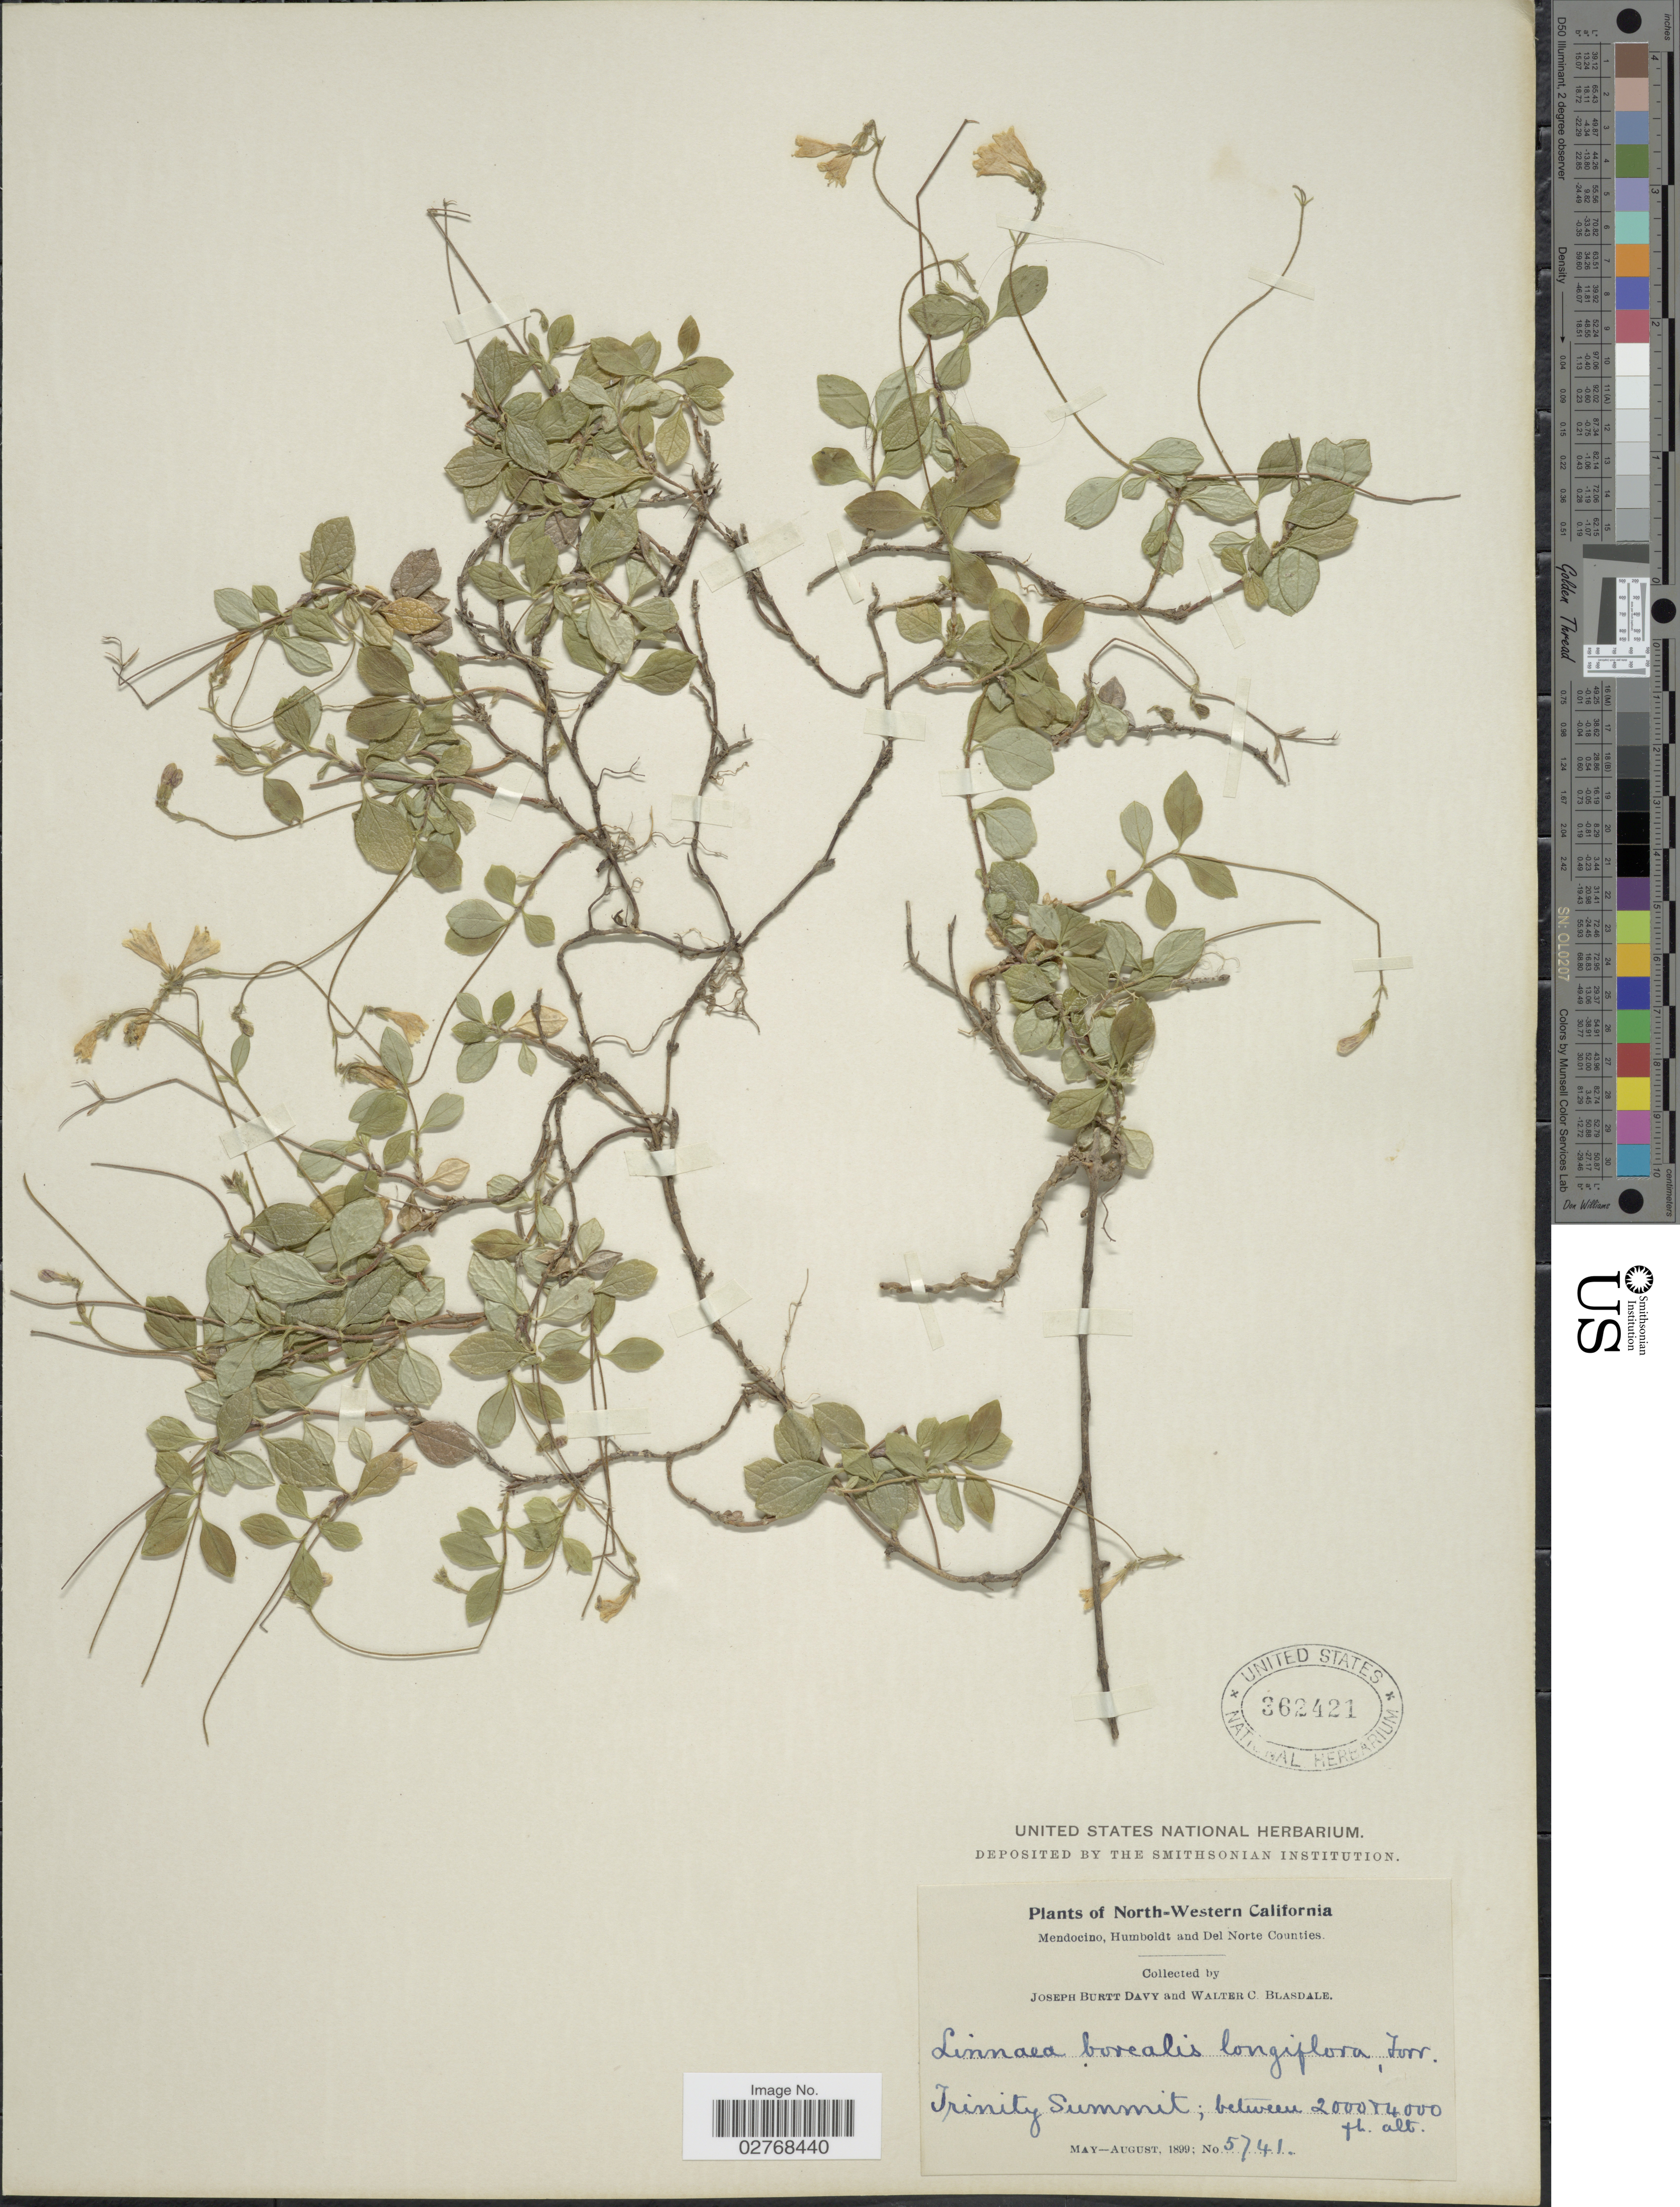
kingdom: Plantae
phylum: Tracheophyta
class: Magnoliopsida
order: Dipsacales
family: Caprifoliaceae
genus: Linnaea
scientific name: Linnaea borealis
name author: L.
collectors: J. Burtt Davy & W. Blasdale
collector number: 5741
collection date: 1899-05/1899-08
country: United States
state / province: California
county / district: Mendocino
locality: North-Western California. Mendocino, Humboldt and Del Norte Counties. Trinity Summit.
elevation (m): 610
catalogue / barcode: US 362421